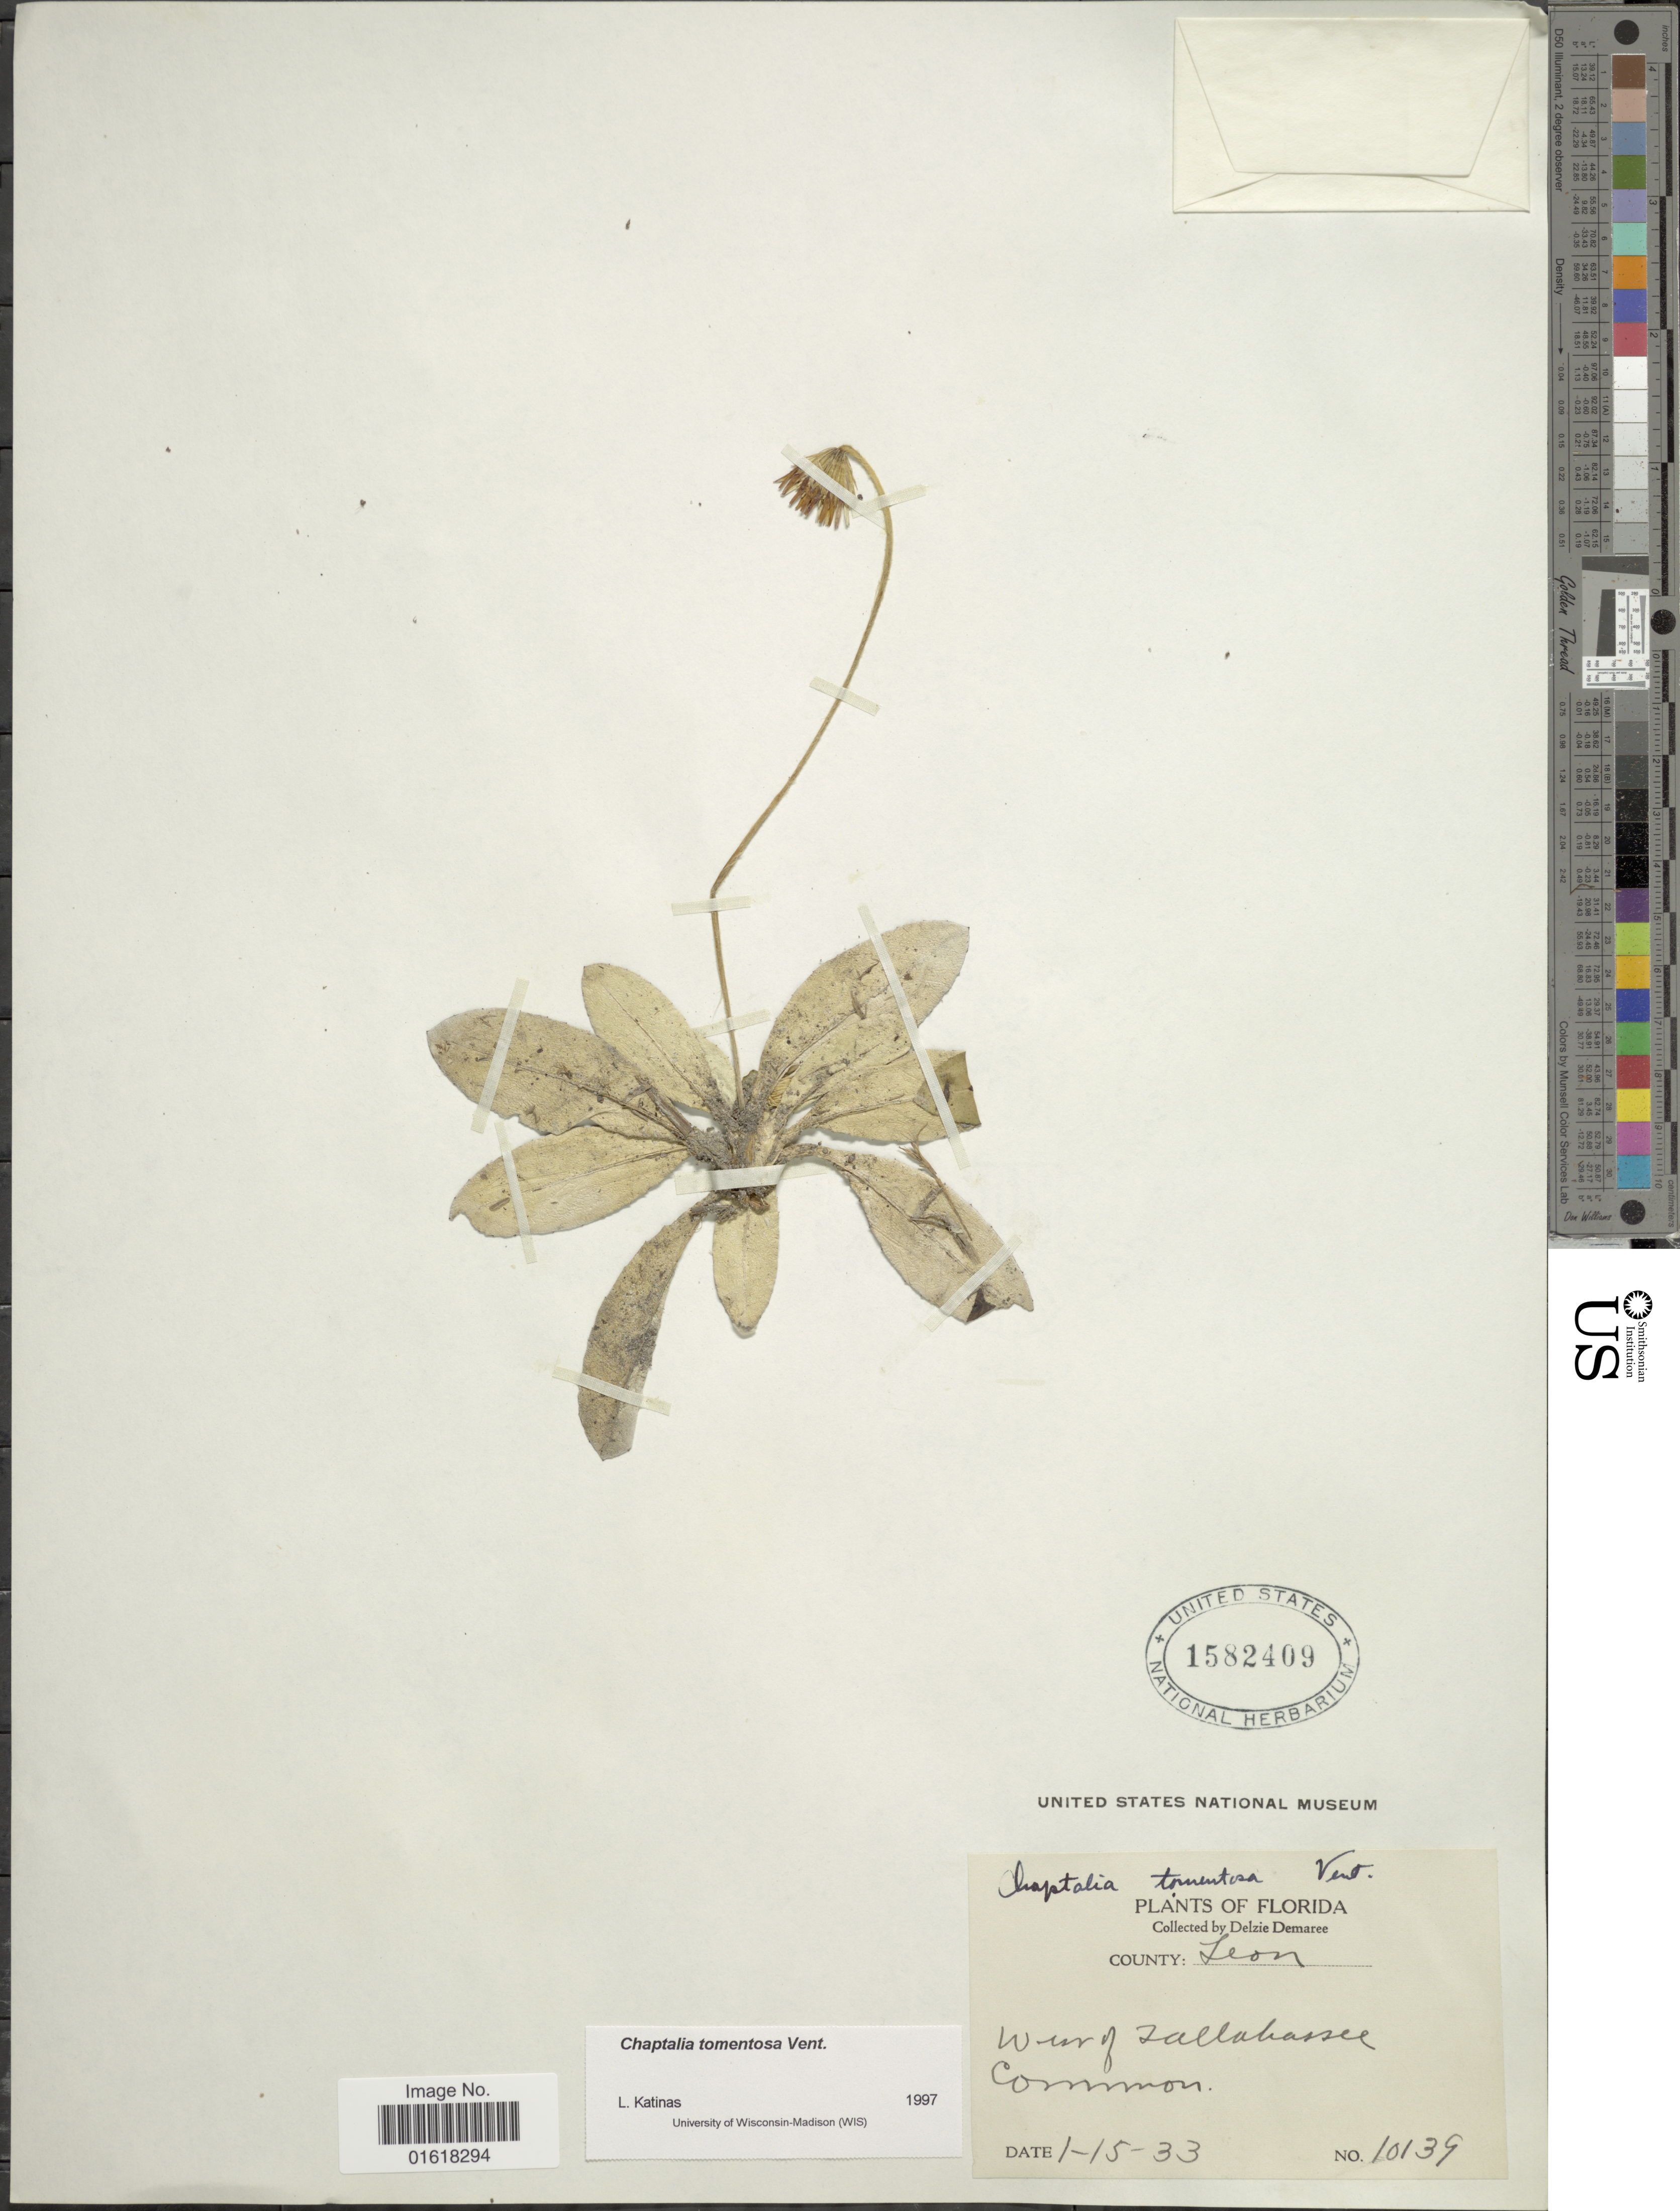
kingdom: Plantae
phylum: Tracheophyta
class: Magnoliopsida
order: Asterales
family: Asteraceae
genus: Chaptalia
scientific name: Chaptalia tomentosa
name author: Vent.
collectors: D. Demaree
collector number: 10139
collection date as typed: Transcribed d/m/y: 15/1/33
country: United States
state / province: Florida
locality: County: Leon. West of Tallahassee.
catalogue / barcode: US 1582409